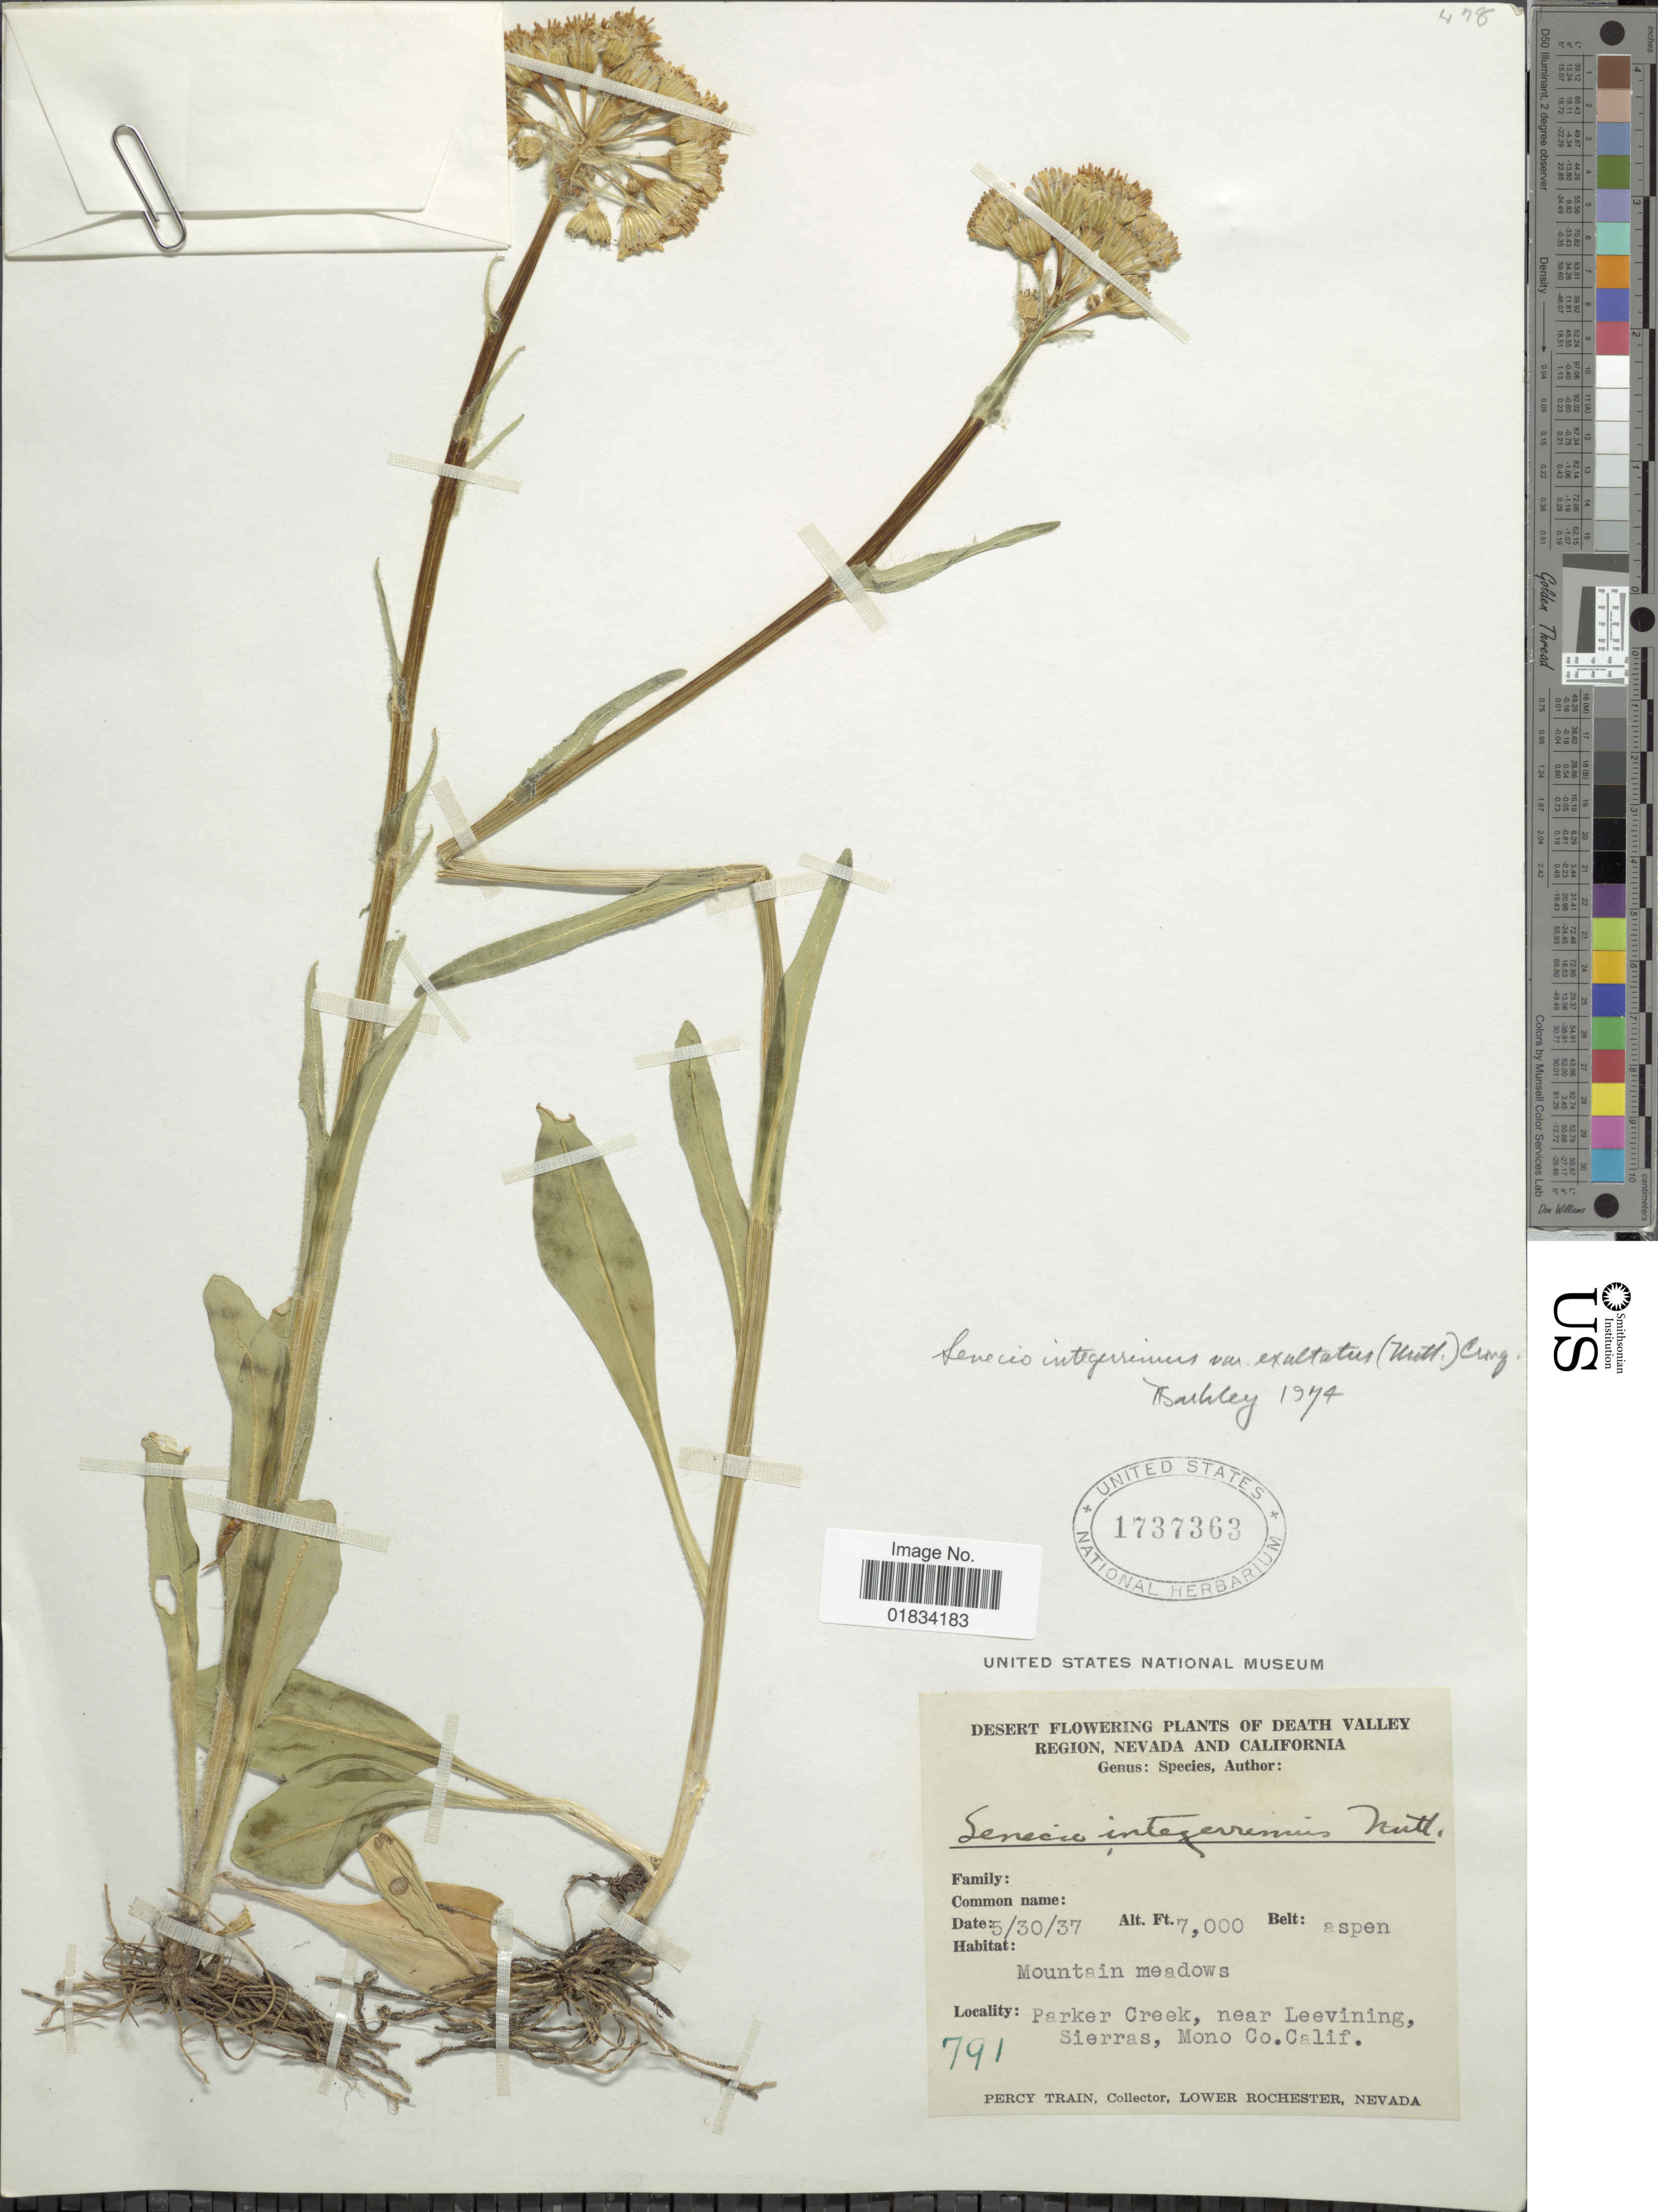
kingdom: Plantae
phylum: Tracheophyta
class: Magnoliopsida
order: Asterales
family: Asteraceae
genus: Senecio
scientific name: Senecio integerrimus var. exaltatus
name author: (Nutt.) Cronq.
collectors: P. Train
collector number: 741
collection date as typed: Transcribed d/m/y: 30/5/37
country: United States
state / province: California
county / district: Mono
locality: Death Valley Region, Nevada and California, Parker Creek, near Leevining Sierras, Mono Co. Calif.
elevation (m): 2134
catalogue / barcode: US 1737363